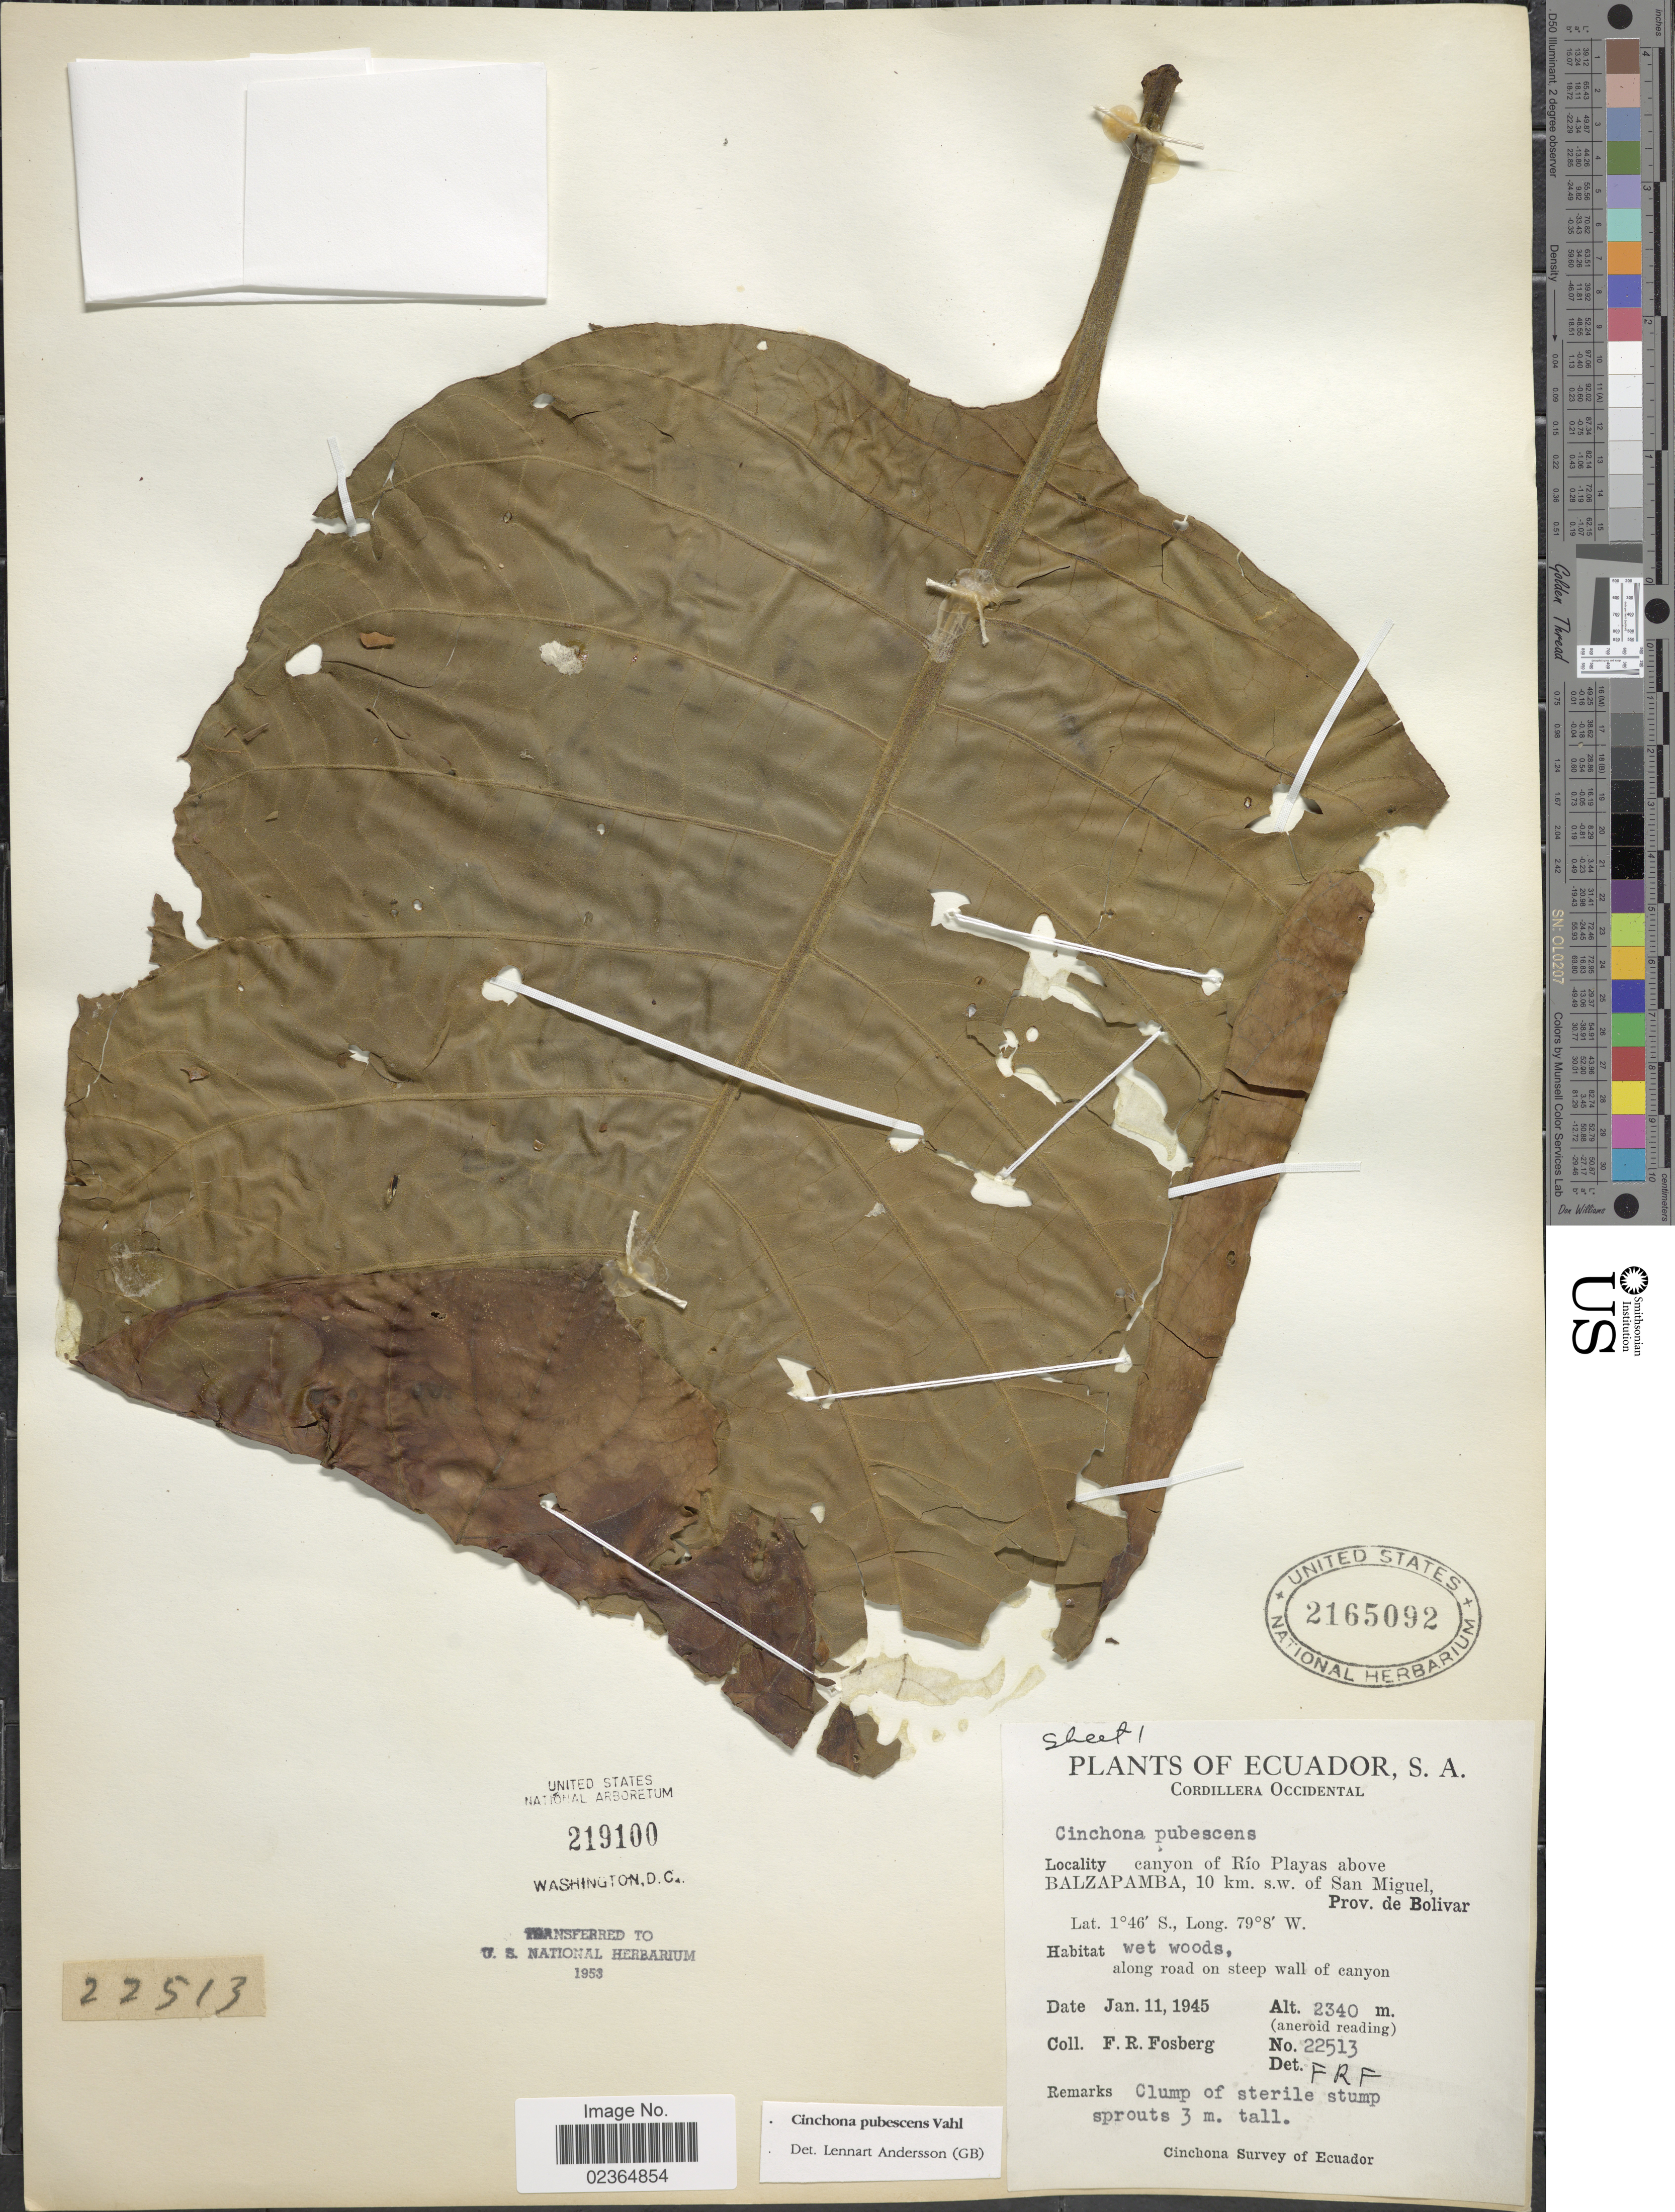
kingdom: Plantae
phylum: Tracheophyta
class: Magnoliopsida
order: Gentianales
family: Rubiaceae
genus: Cinchona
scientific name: Cinchona pubescens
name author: Vahl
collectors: F. R. Fosberg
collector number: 22513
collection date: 1945-01-11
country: Ecuador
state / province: Bolívar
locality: Cordillera Occidental. canyon of Río Playas above Balzapamba, 10 km. s.w. of San Miguel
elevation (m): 2340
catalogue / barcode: US 2165092